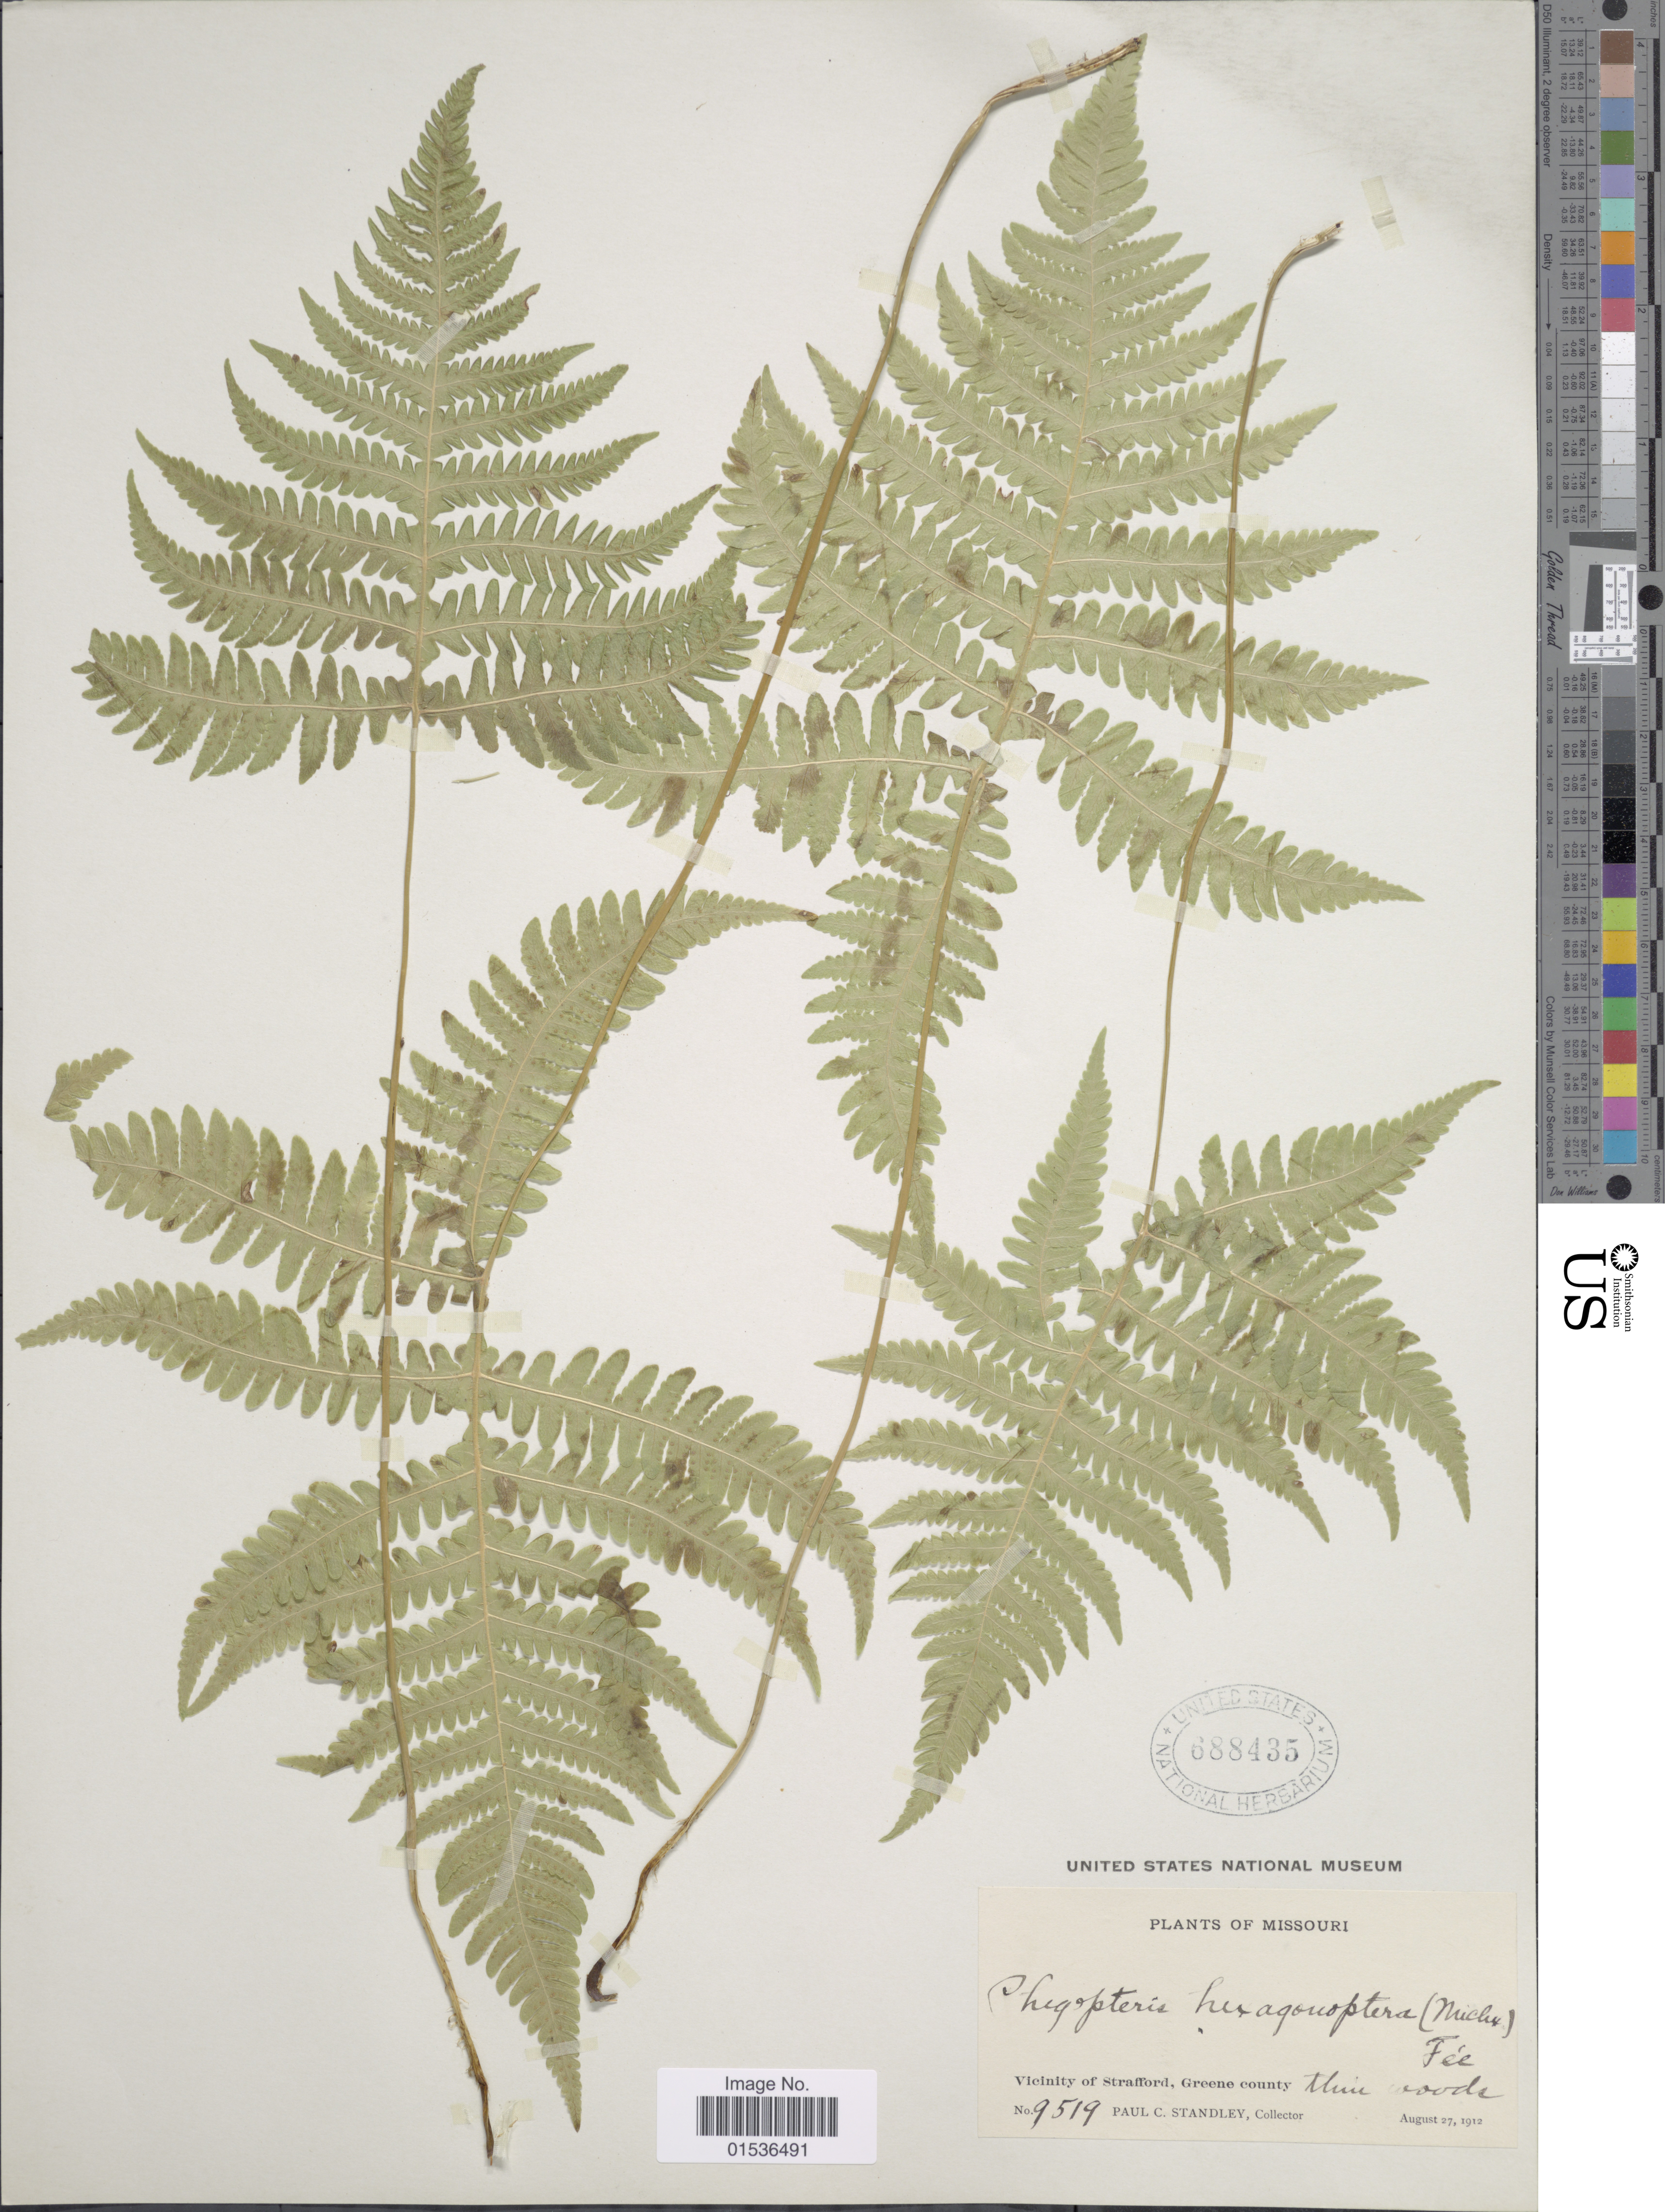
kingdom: Plantae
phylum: Tracheophyta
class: Polypodiopsida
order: Polypodiales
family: Thelypteridaceae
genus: Phegopteris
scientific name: Phegopteris hexagonoptera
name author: (Michx.) Fée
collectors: P. C. Standley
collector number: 9519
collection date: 1912-08-27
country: United States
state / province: Missouri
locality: Vicinity of Strafford, Greene county.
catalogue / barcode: US 688435